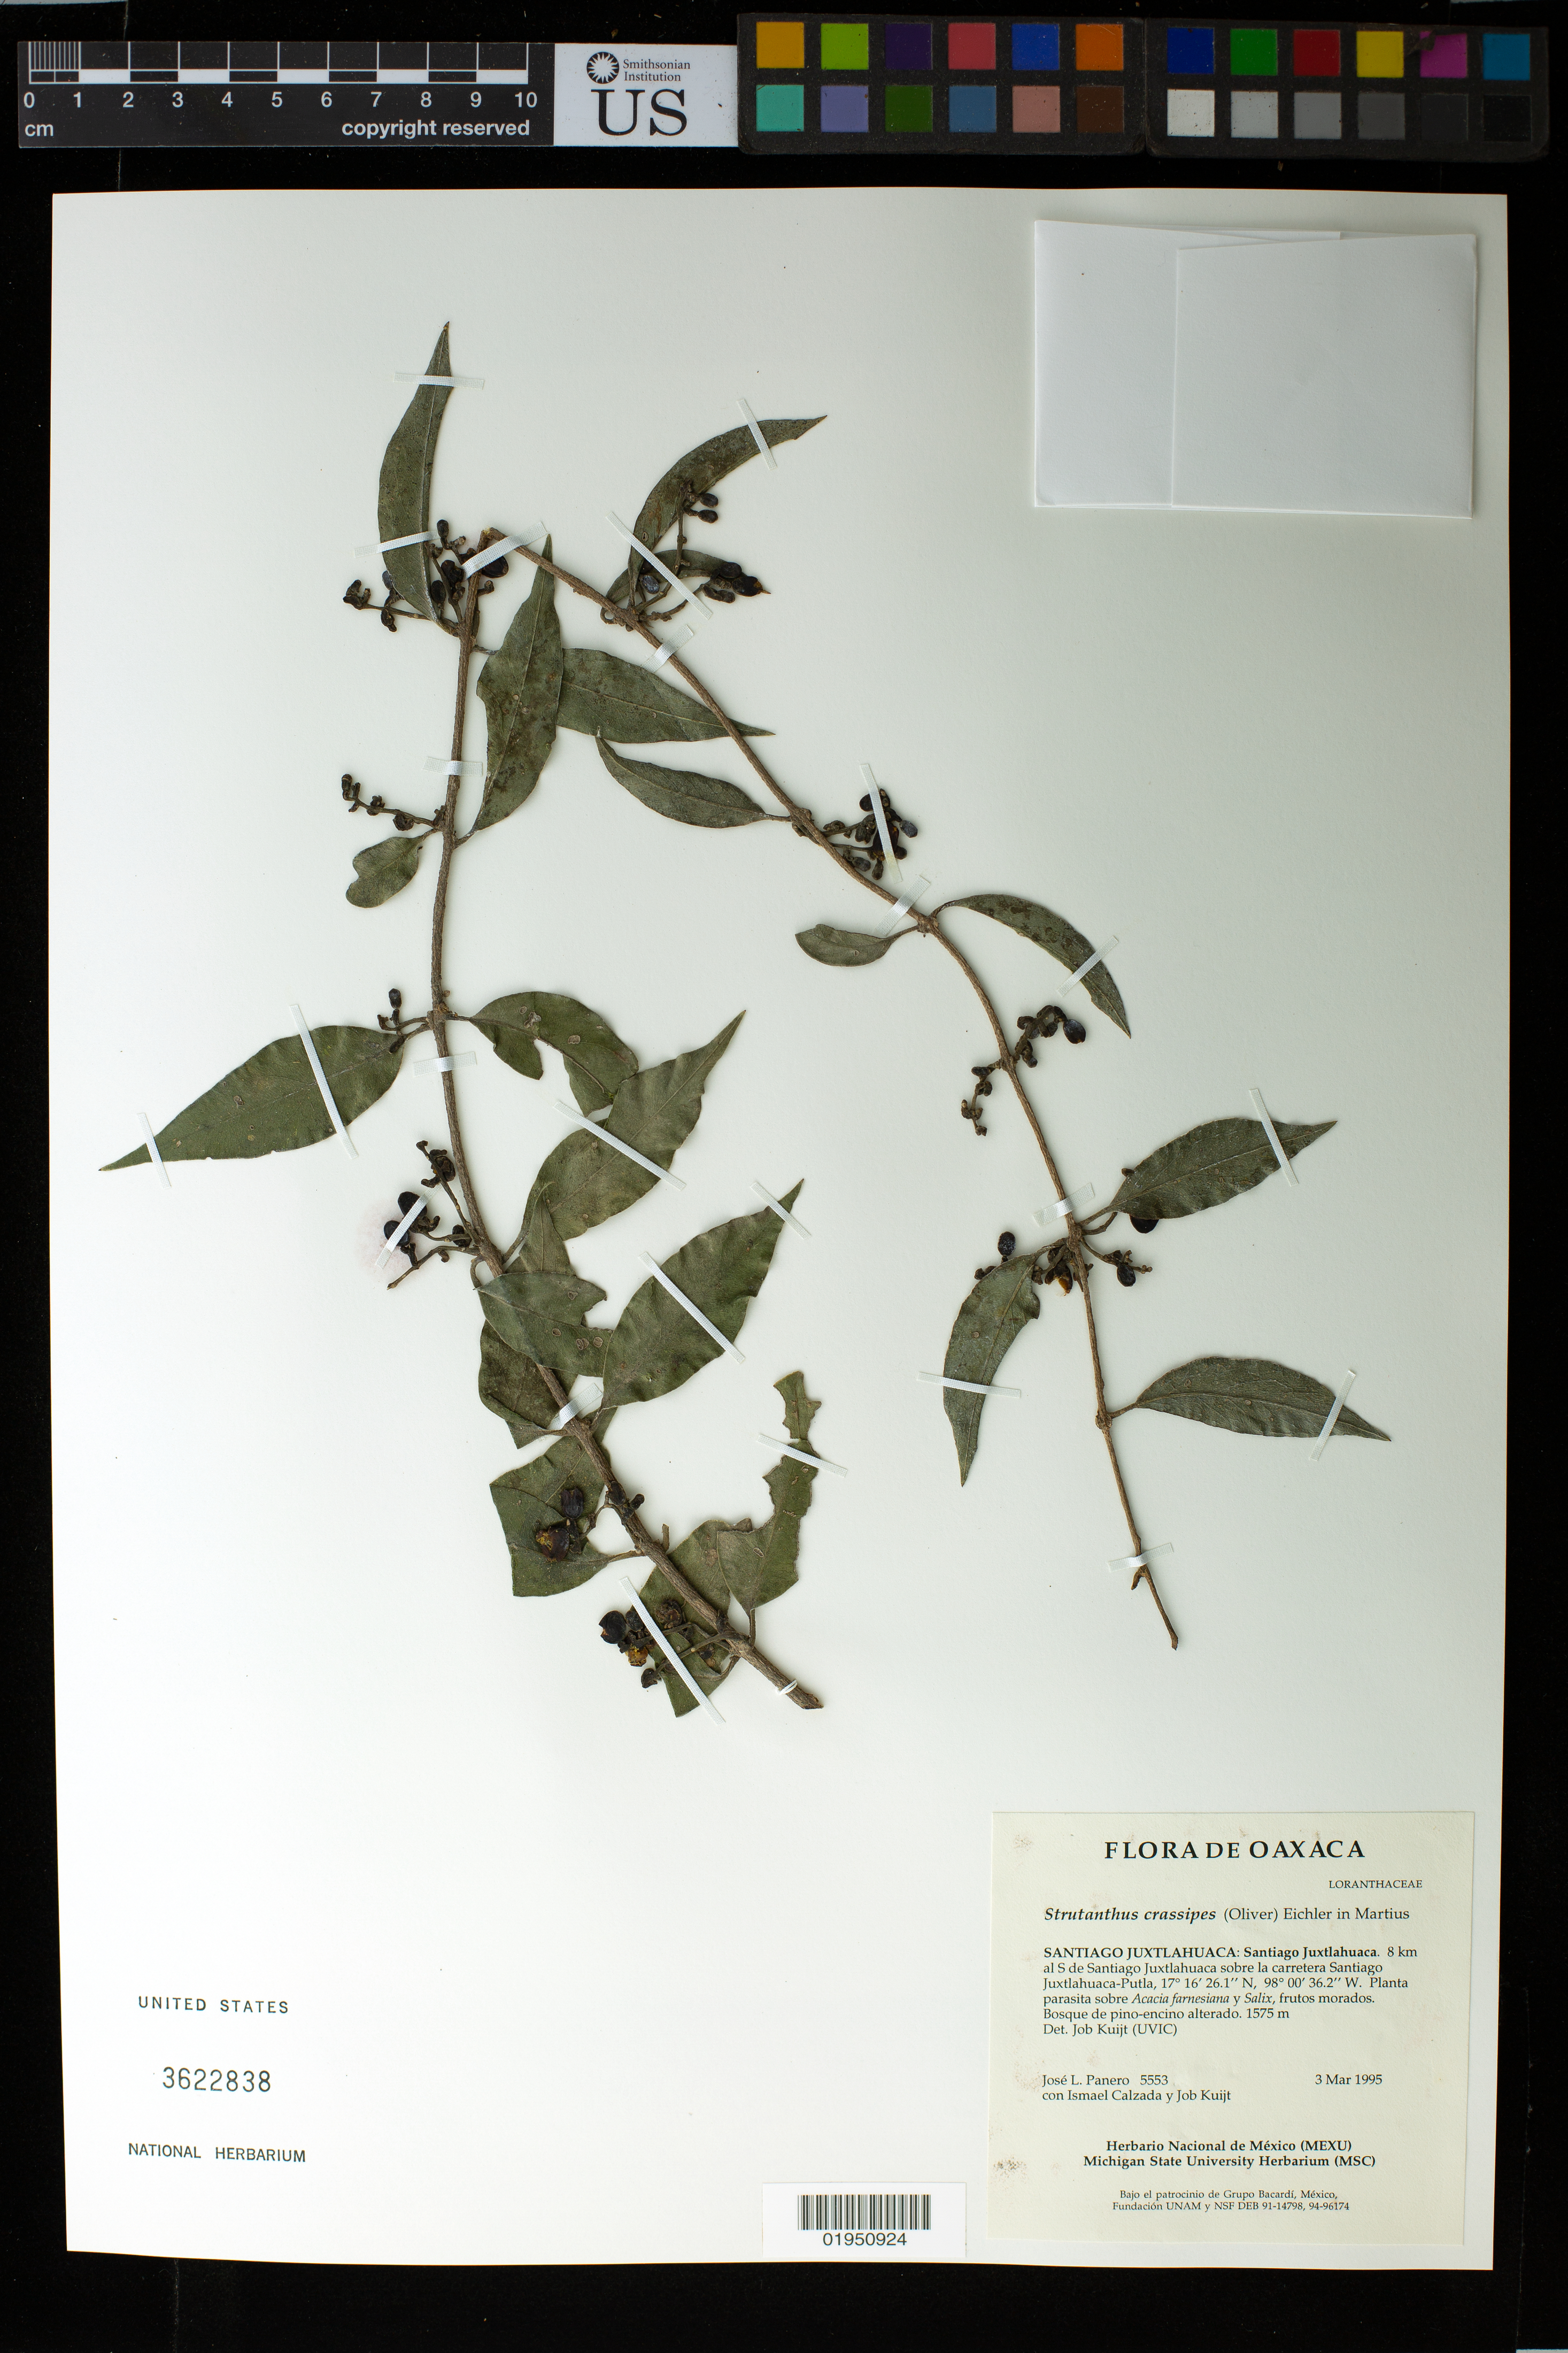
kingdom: Plantae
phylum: Tracheophyta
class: Magnoliopsida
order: Santalales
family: Loranthaceae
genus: Struthanthus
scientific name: Struthanthus crassipes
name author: (Oliv.) Eichler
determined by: Kuijt, Job, (CANADA)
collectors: J. L. Panero, I. Calzada & J. Kuijt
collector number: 5553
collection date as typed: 03 Mar 1995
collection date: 1995-03-03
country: Mexico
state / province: Oaxaca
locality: Santiago Juxtlahuaca. 8km al S de Santiago Juxtlahuaca sobre la carretera Santiago Juxtlahuaca-Putla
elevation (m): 1575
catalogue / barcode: US 3622838